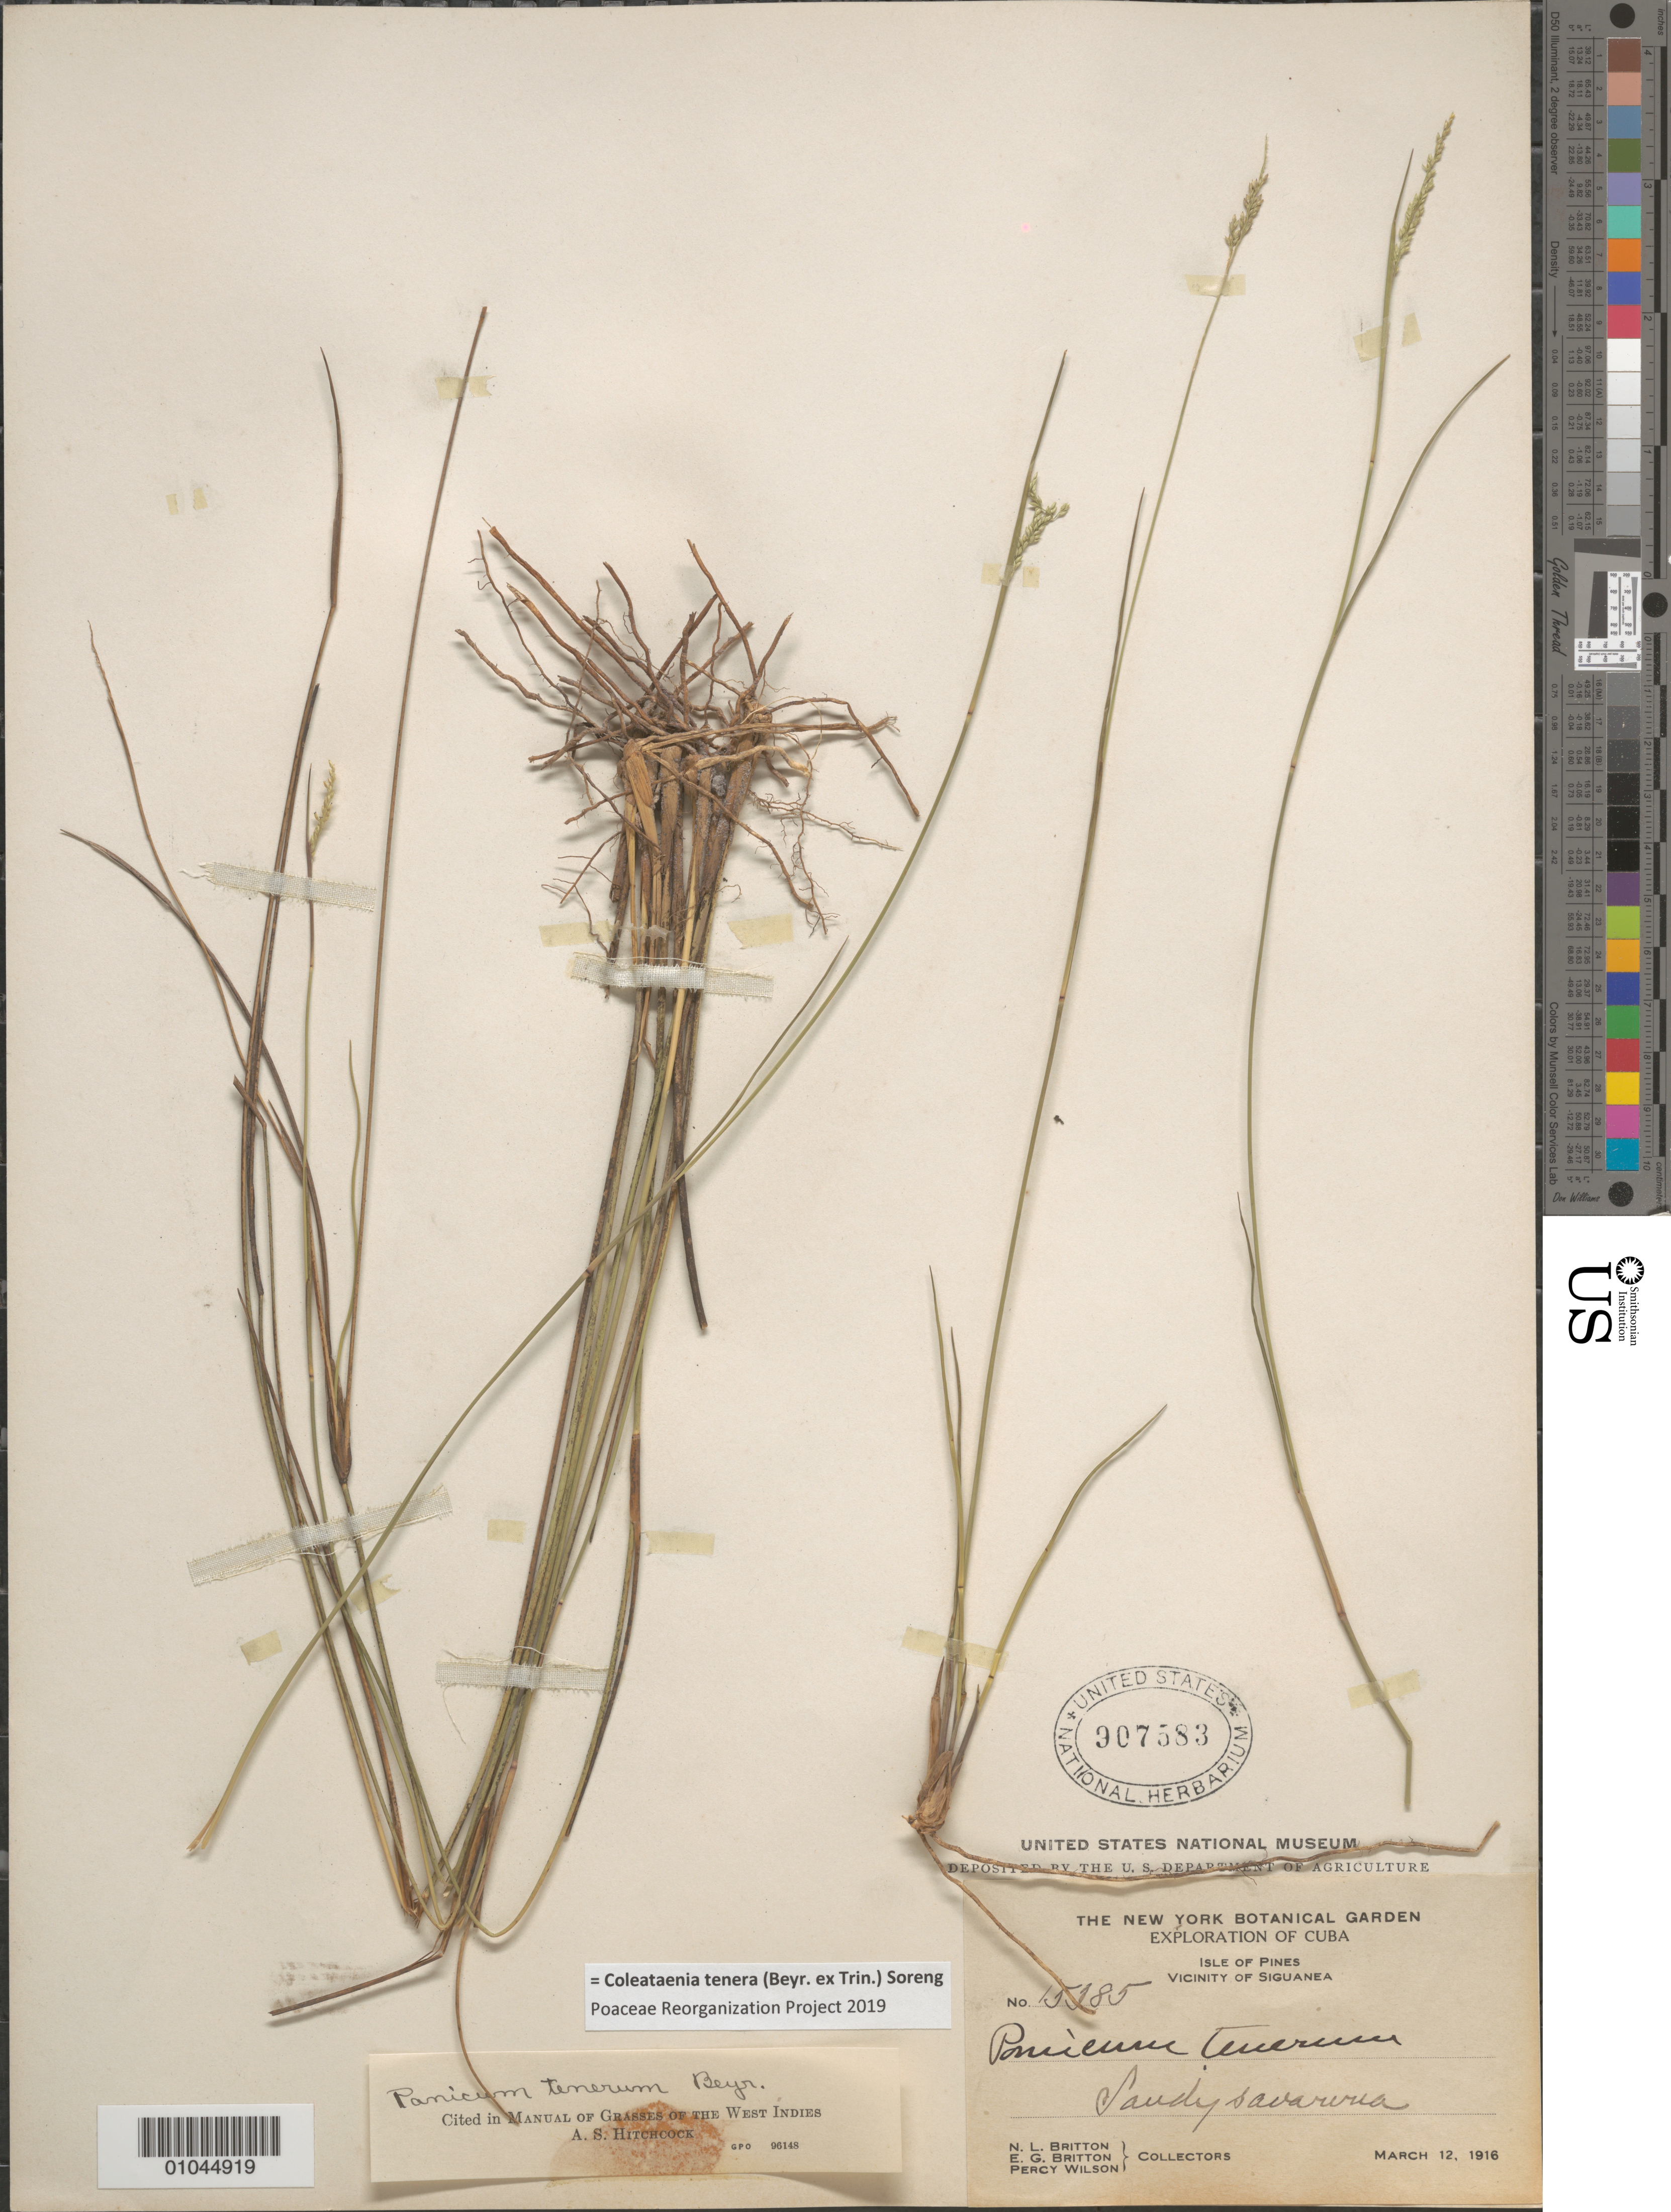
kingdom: Plantae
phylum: Tracheophyta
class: Liliopsida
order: Poales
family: Poaceae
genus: Panicum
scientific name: Panicum tenerum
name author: Beyrich ex Trin.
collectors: N. Britton & E. G. Britton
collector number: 15385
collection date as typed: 12 Mar 1916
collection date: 1916-03-12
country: Cuba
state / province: Isla de la Juventud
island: Isla de la Juventud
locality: Vicinity of Siguanea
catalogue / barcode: US 907583